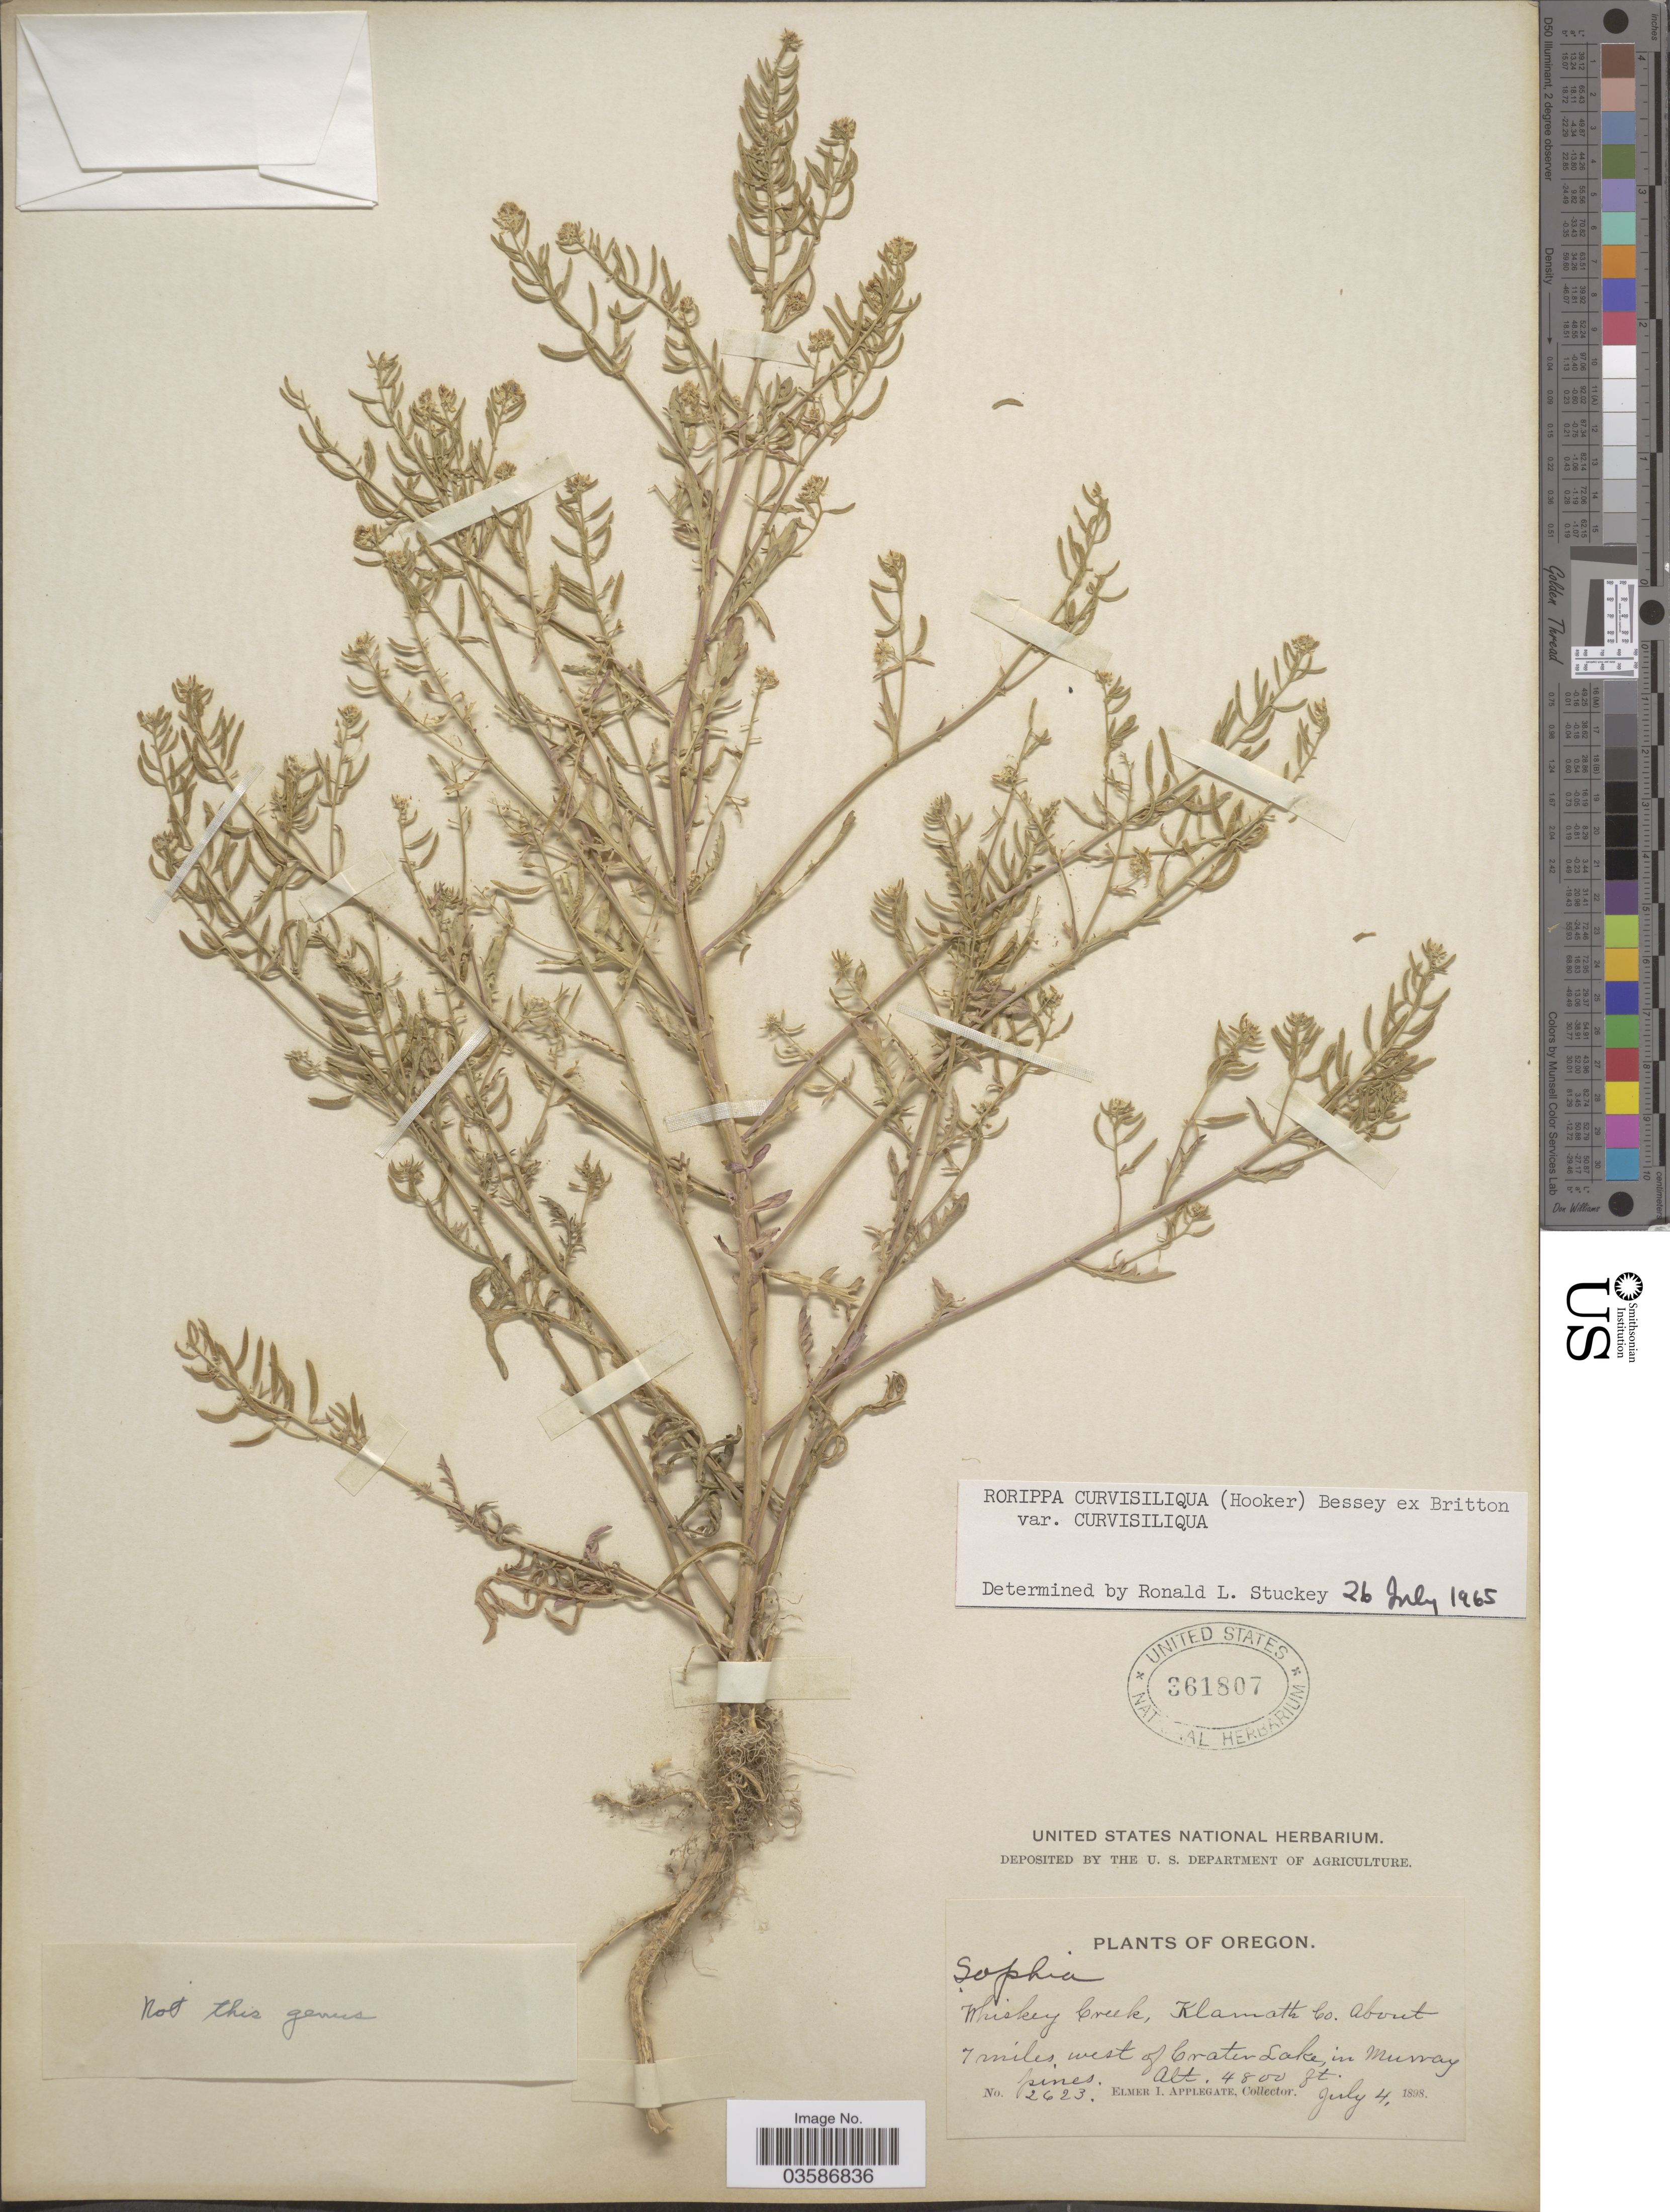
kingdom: Plantae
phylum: Tracheophyta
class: Magnoliopsida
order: Brassicales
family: Brassicaceae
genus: Rorippa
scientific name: Rorippa curvisiliqua var. curvisiliqua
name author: (Hook.) Bessey ex Britton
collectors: E. I. Applegate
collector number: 2623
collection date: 1898-07-04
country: United States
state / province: Oregon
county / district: Klamath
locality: Whiskey Creek, Klamath Co. about 7 miles, west of Crater Lake, in Murray.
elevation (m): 1463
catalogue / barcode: US 361807